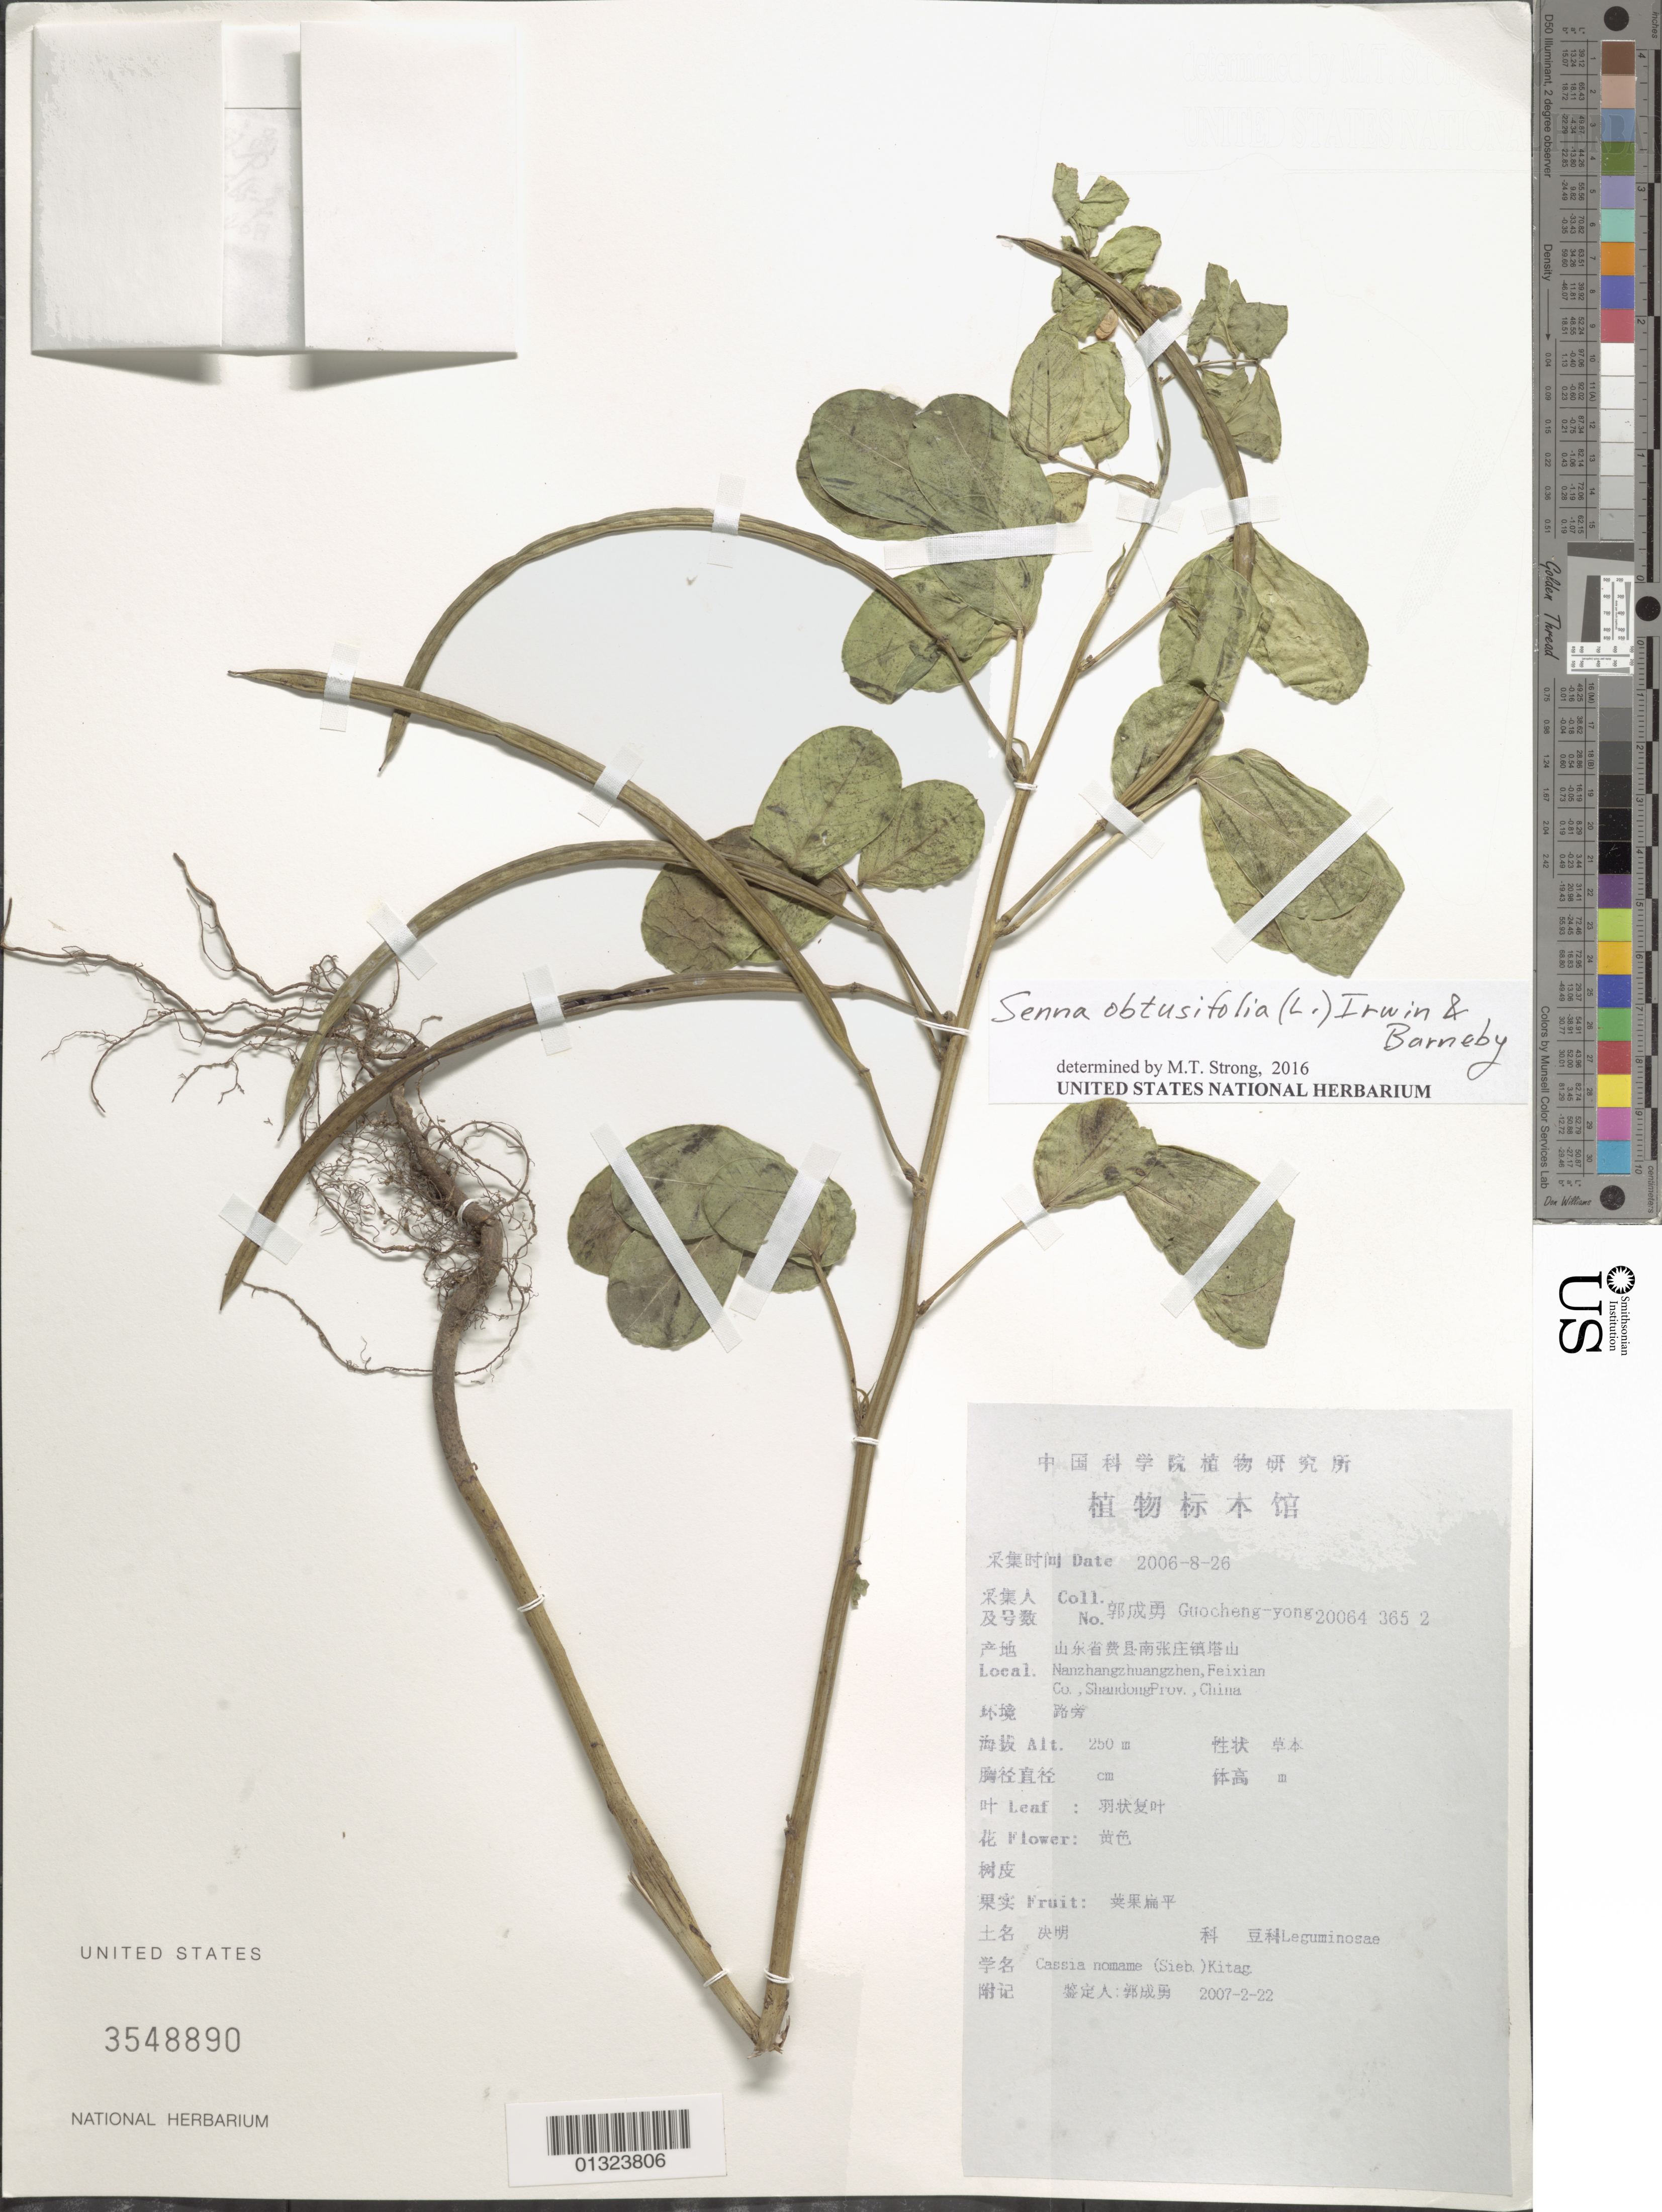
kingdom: Plantae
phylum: Tracheophyta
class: Magnoliopsida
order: Fabales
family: Fabaceae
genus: Senna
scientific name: Senna obtusifolia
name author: (L.) H.S. Irwin & Barneby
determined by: Strong, M. T., (US), Smithsonian Institution - National Museum of Natural History (UNITED STATES)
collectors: Guo cheng-yong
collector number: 20064-365-2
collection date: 2006-08-26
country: China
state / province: Shandong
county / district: Feixian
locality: Nanzhangzhuangzhen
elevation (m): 250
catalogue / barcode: US 3548890